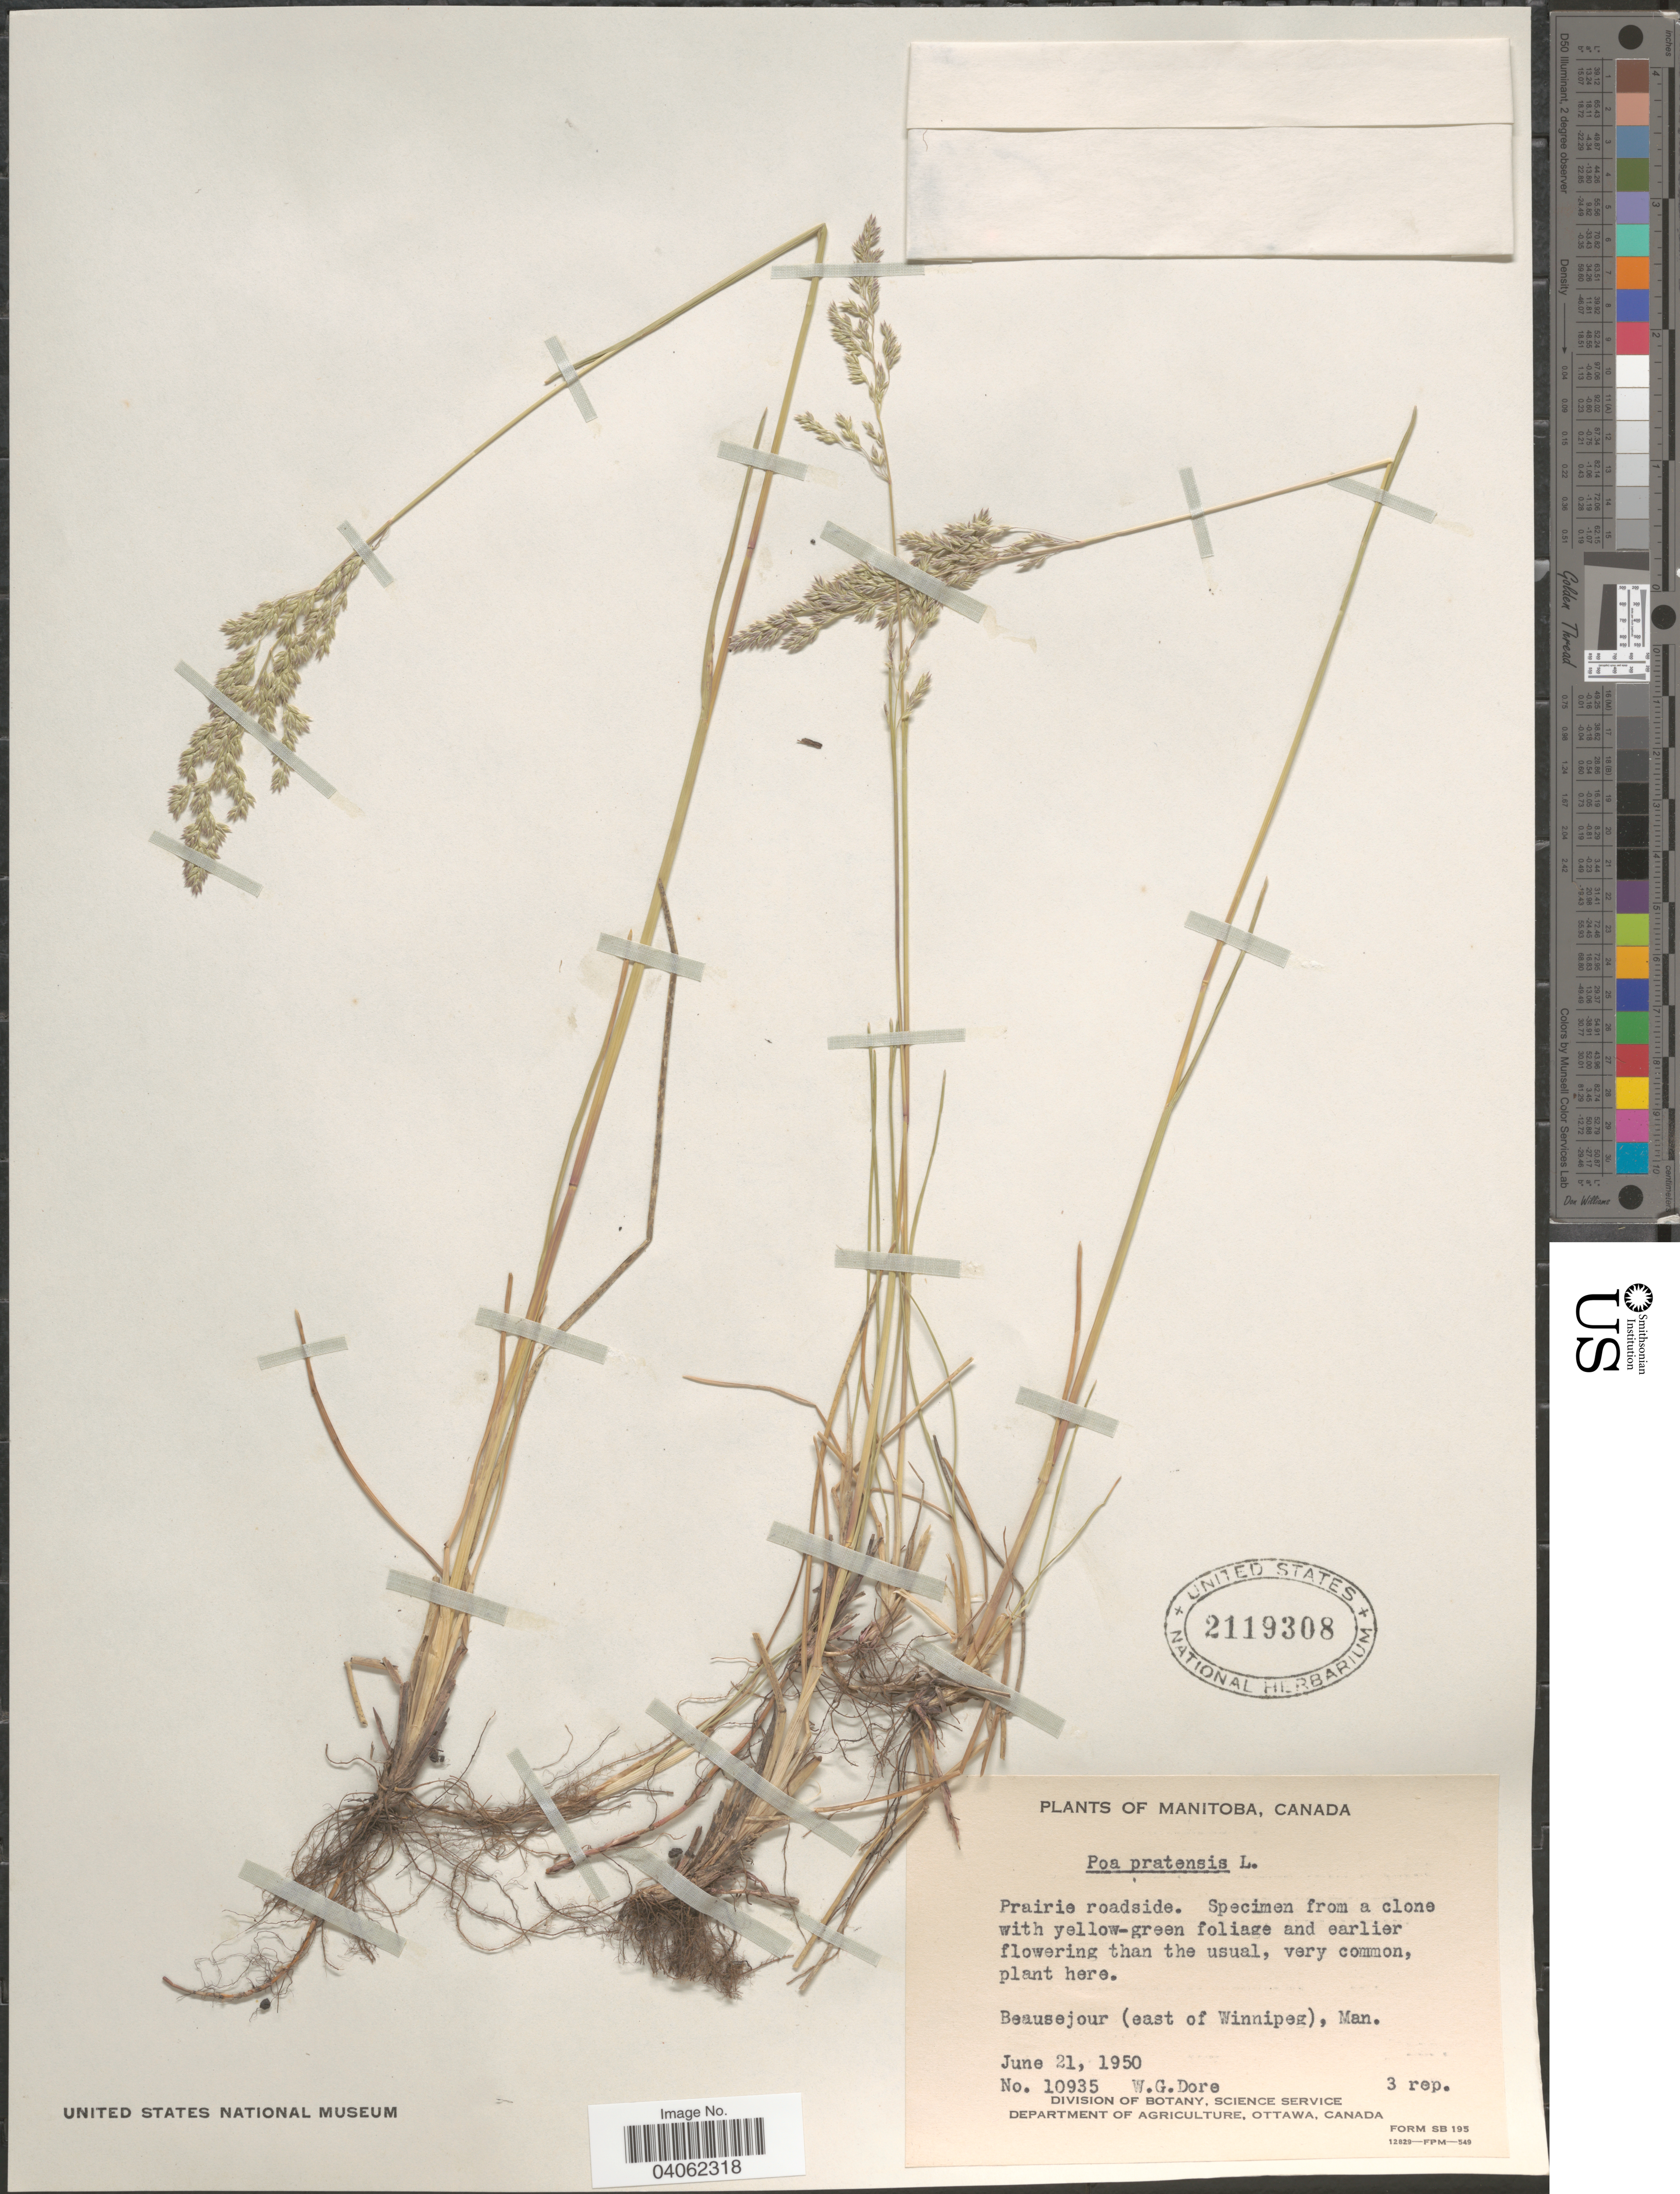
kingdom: Plantae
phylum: Tracheophyta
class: Liliopsida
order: Poales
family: Poaceae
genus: Poa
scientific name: Poa pratensis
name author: L.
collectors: W. Dore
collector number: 10935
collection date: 1950-06-21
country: Canada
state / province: Manitoba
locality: Beausejour (east of Winnipeg).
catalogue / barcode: US 2119308